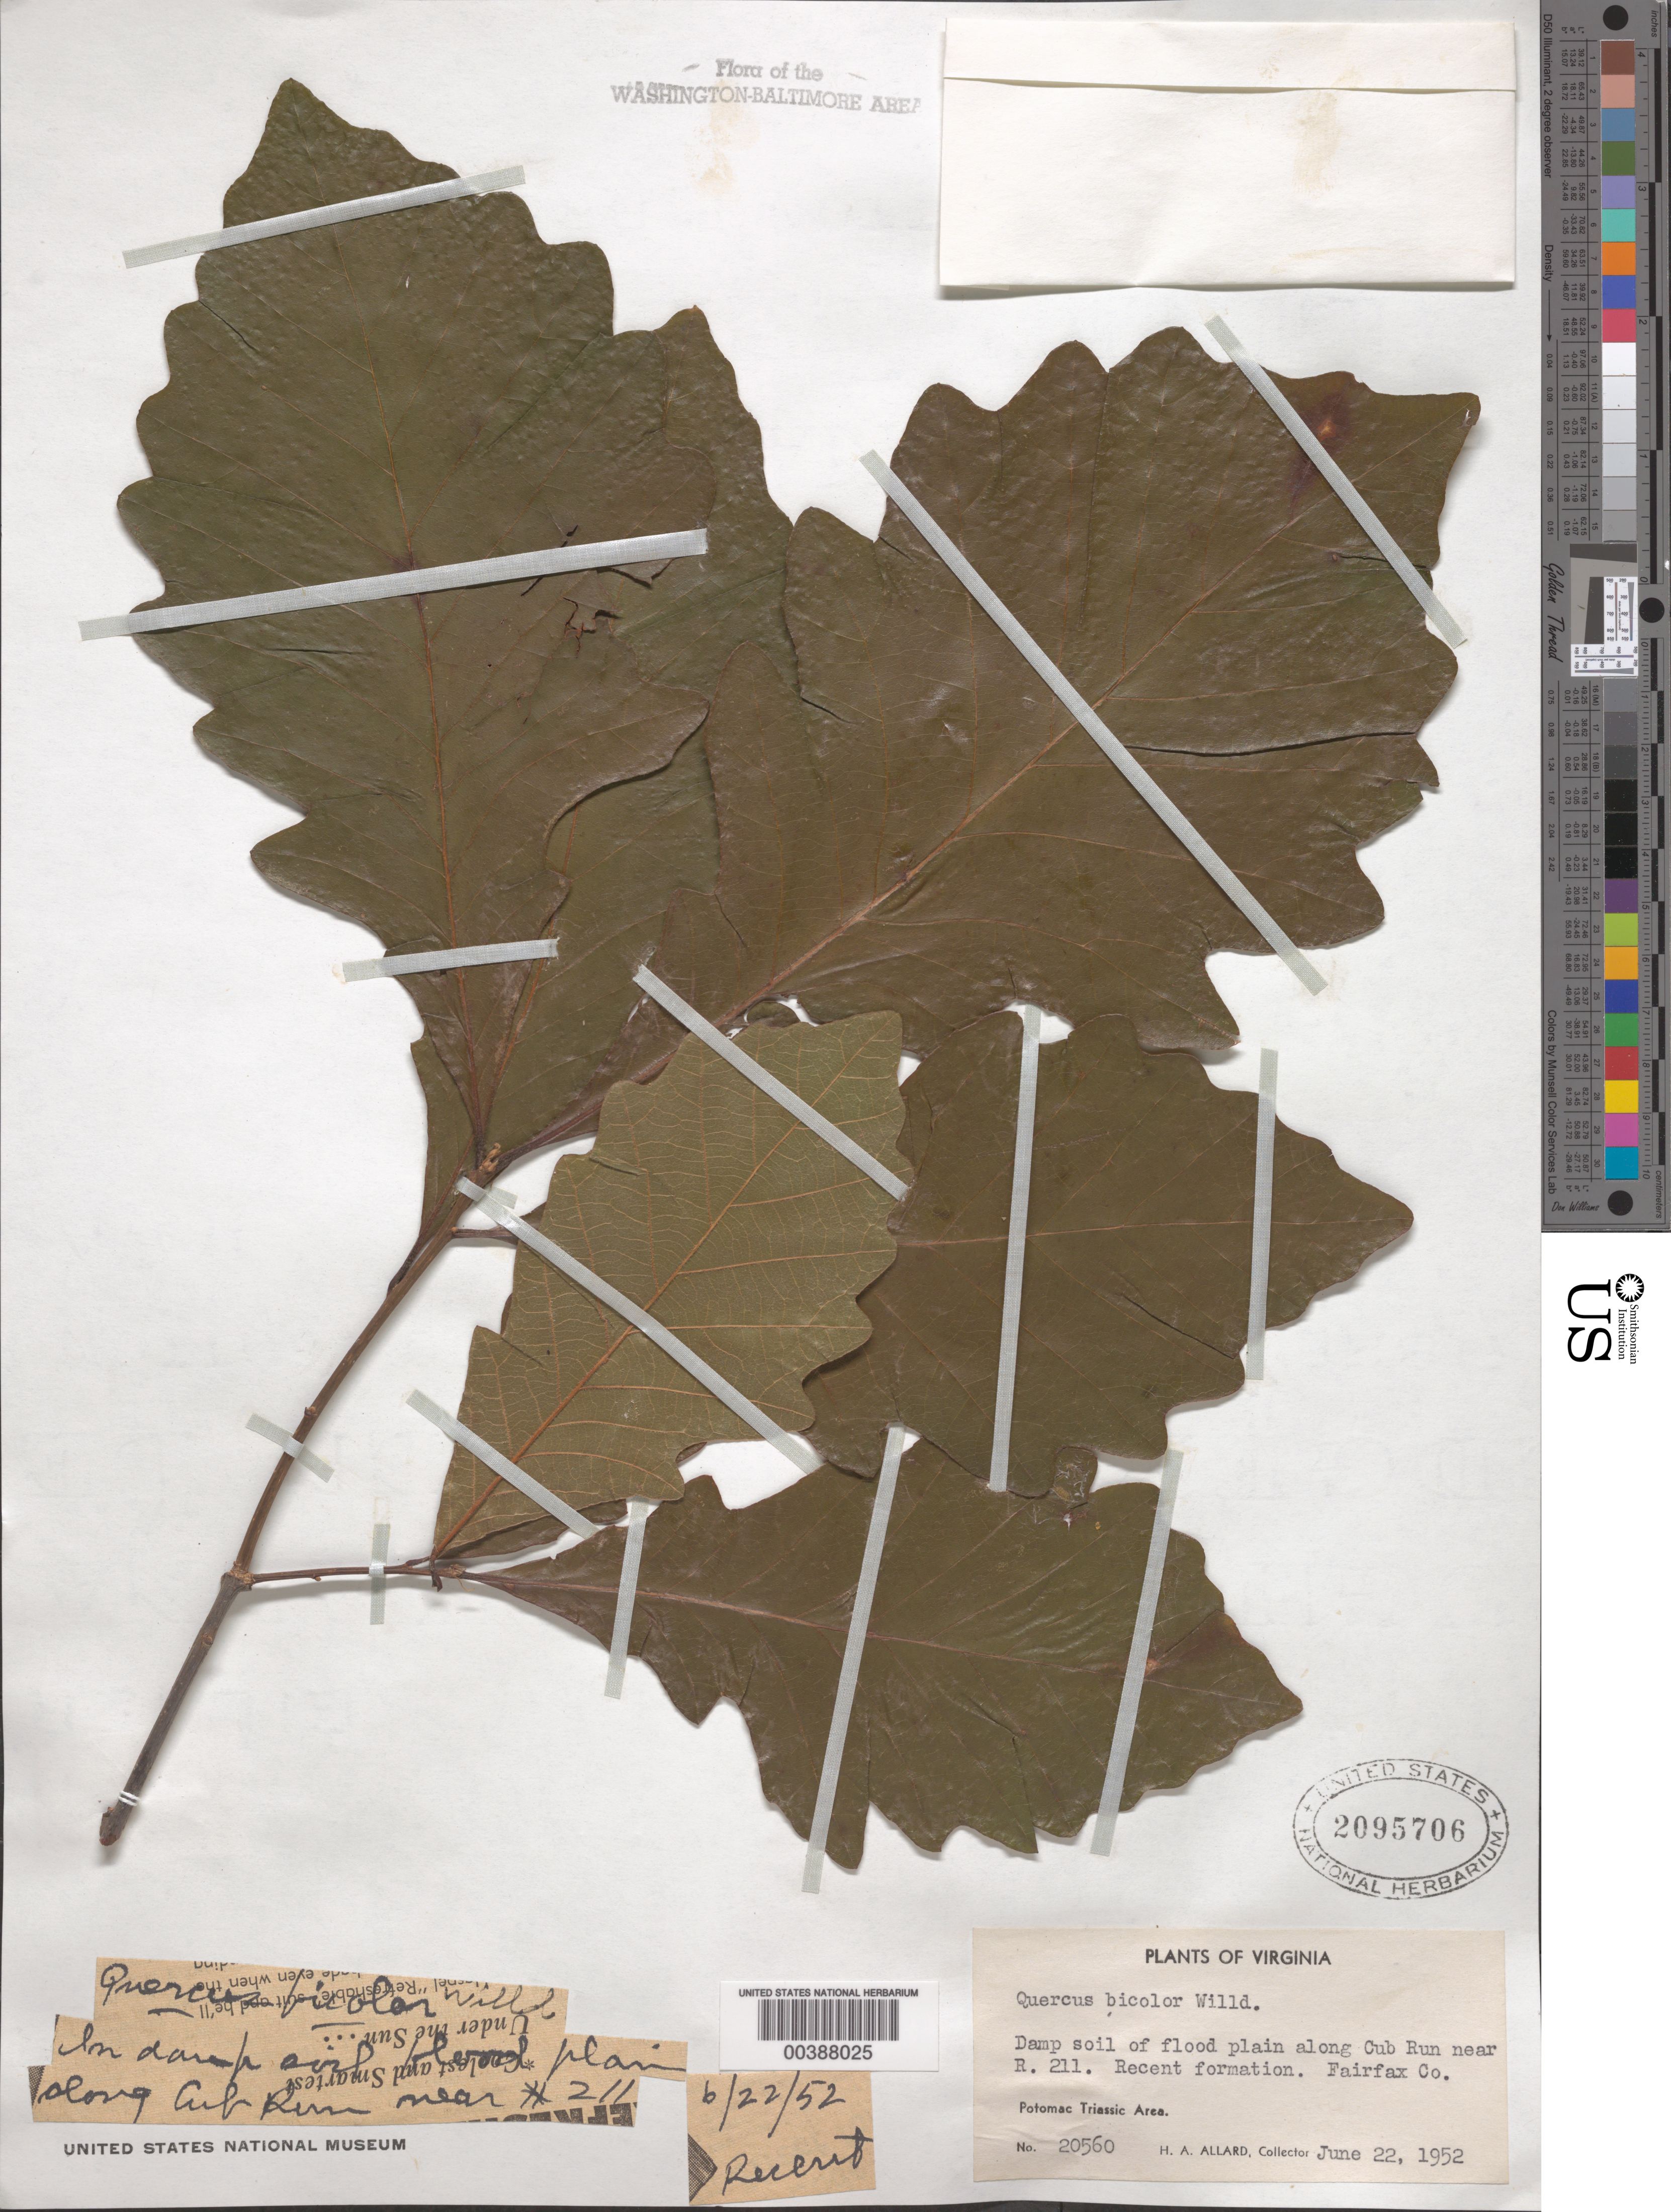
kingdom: Plantae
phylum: Tracheophyta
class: Magnoliopsida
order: Fagales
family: Fagaceae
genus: Quercus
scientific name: Quercus bicolor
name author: Willd.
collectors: H. A. Allard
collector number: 20560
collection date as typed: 22 Jun 1952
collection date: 1952-06-22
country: United States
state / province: Virginia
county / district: Fairfax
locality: Cub Run near Route 211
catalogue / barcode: US 2095706